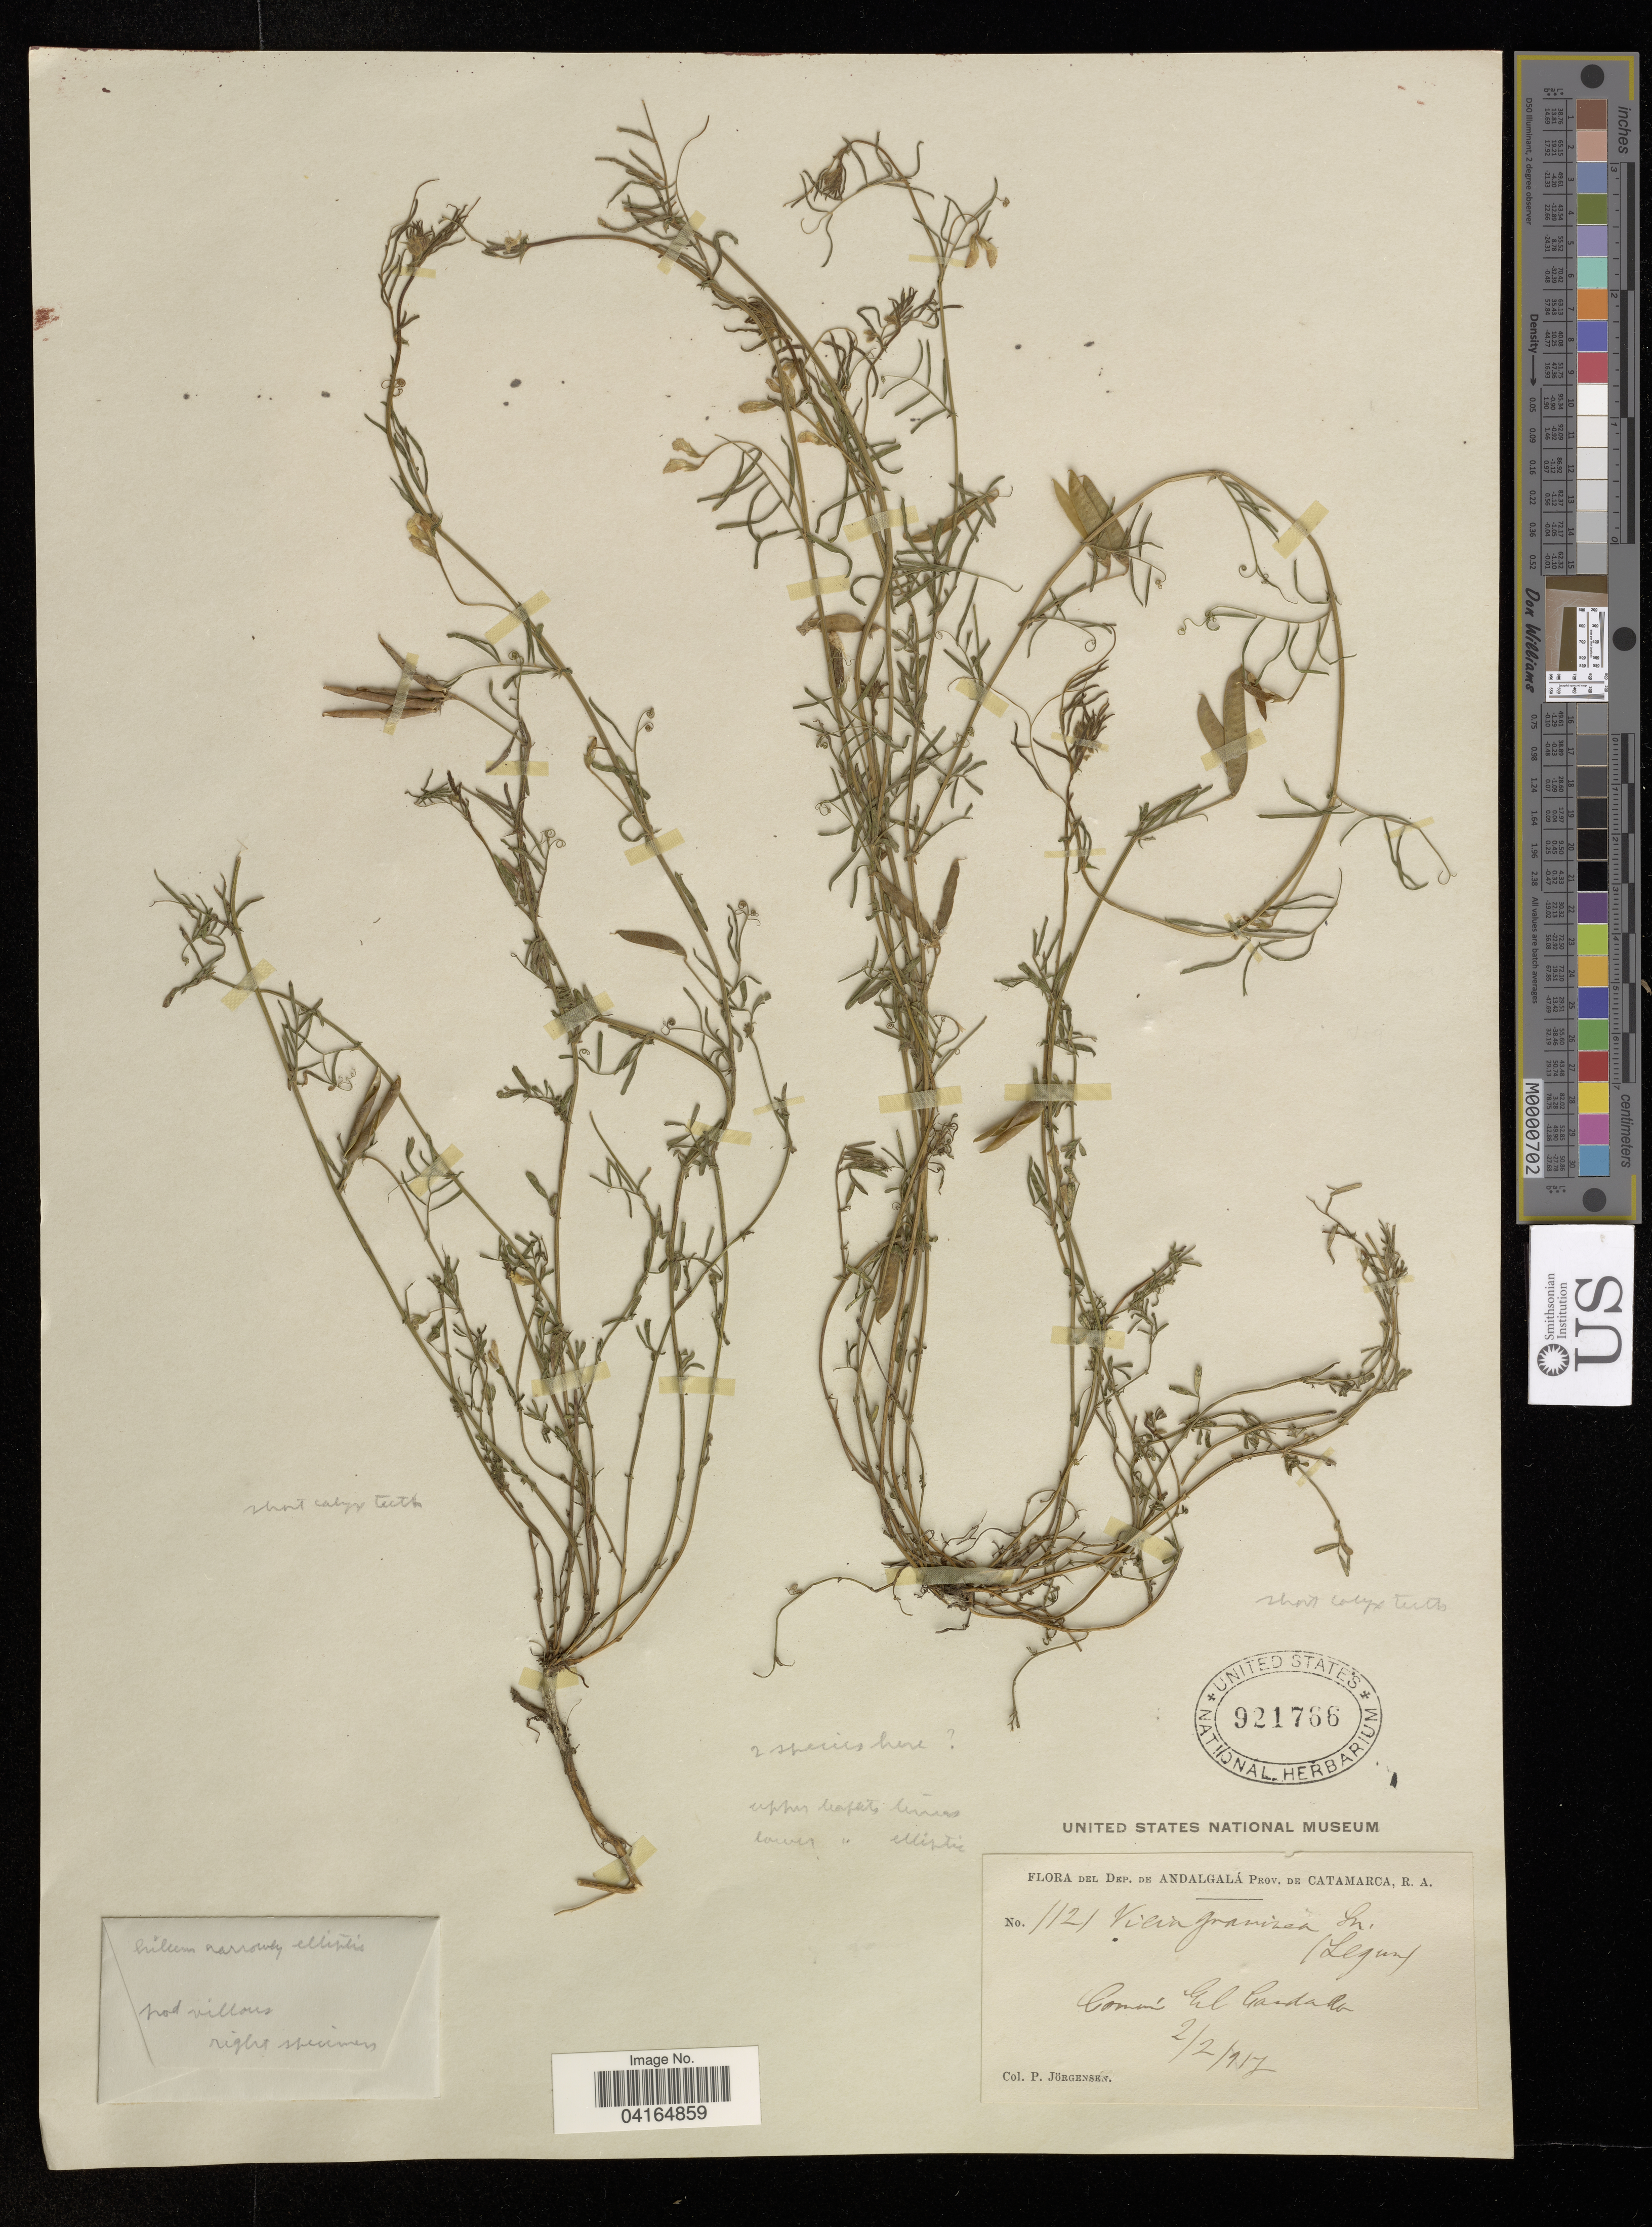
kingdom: Plantae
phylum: Tracheophyta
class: Magnoliopsida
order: Fabales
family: Fabaceae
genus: Vicia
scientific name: Vicia graminea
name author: Sm.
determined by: Hechenleitner, Paulina, RBG Edinburgh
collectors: P. Jörgensen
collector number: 1121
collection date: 1917-02-02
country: Argentina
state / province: Catamarca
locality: Dep. de Andalgalá Prov. de Catamarca, R. A. Comun El Candado.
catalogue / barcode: US 921766